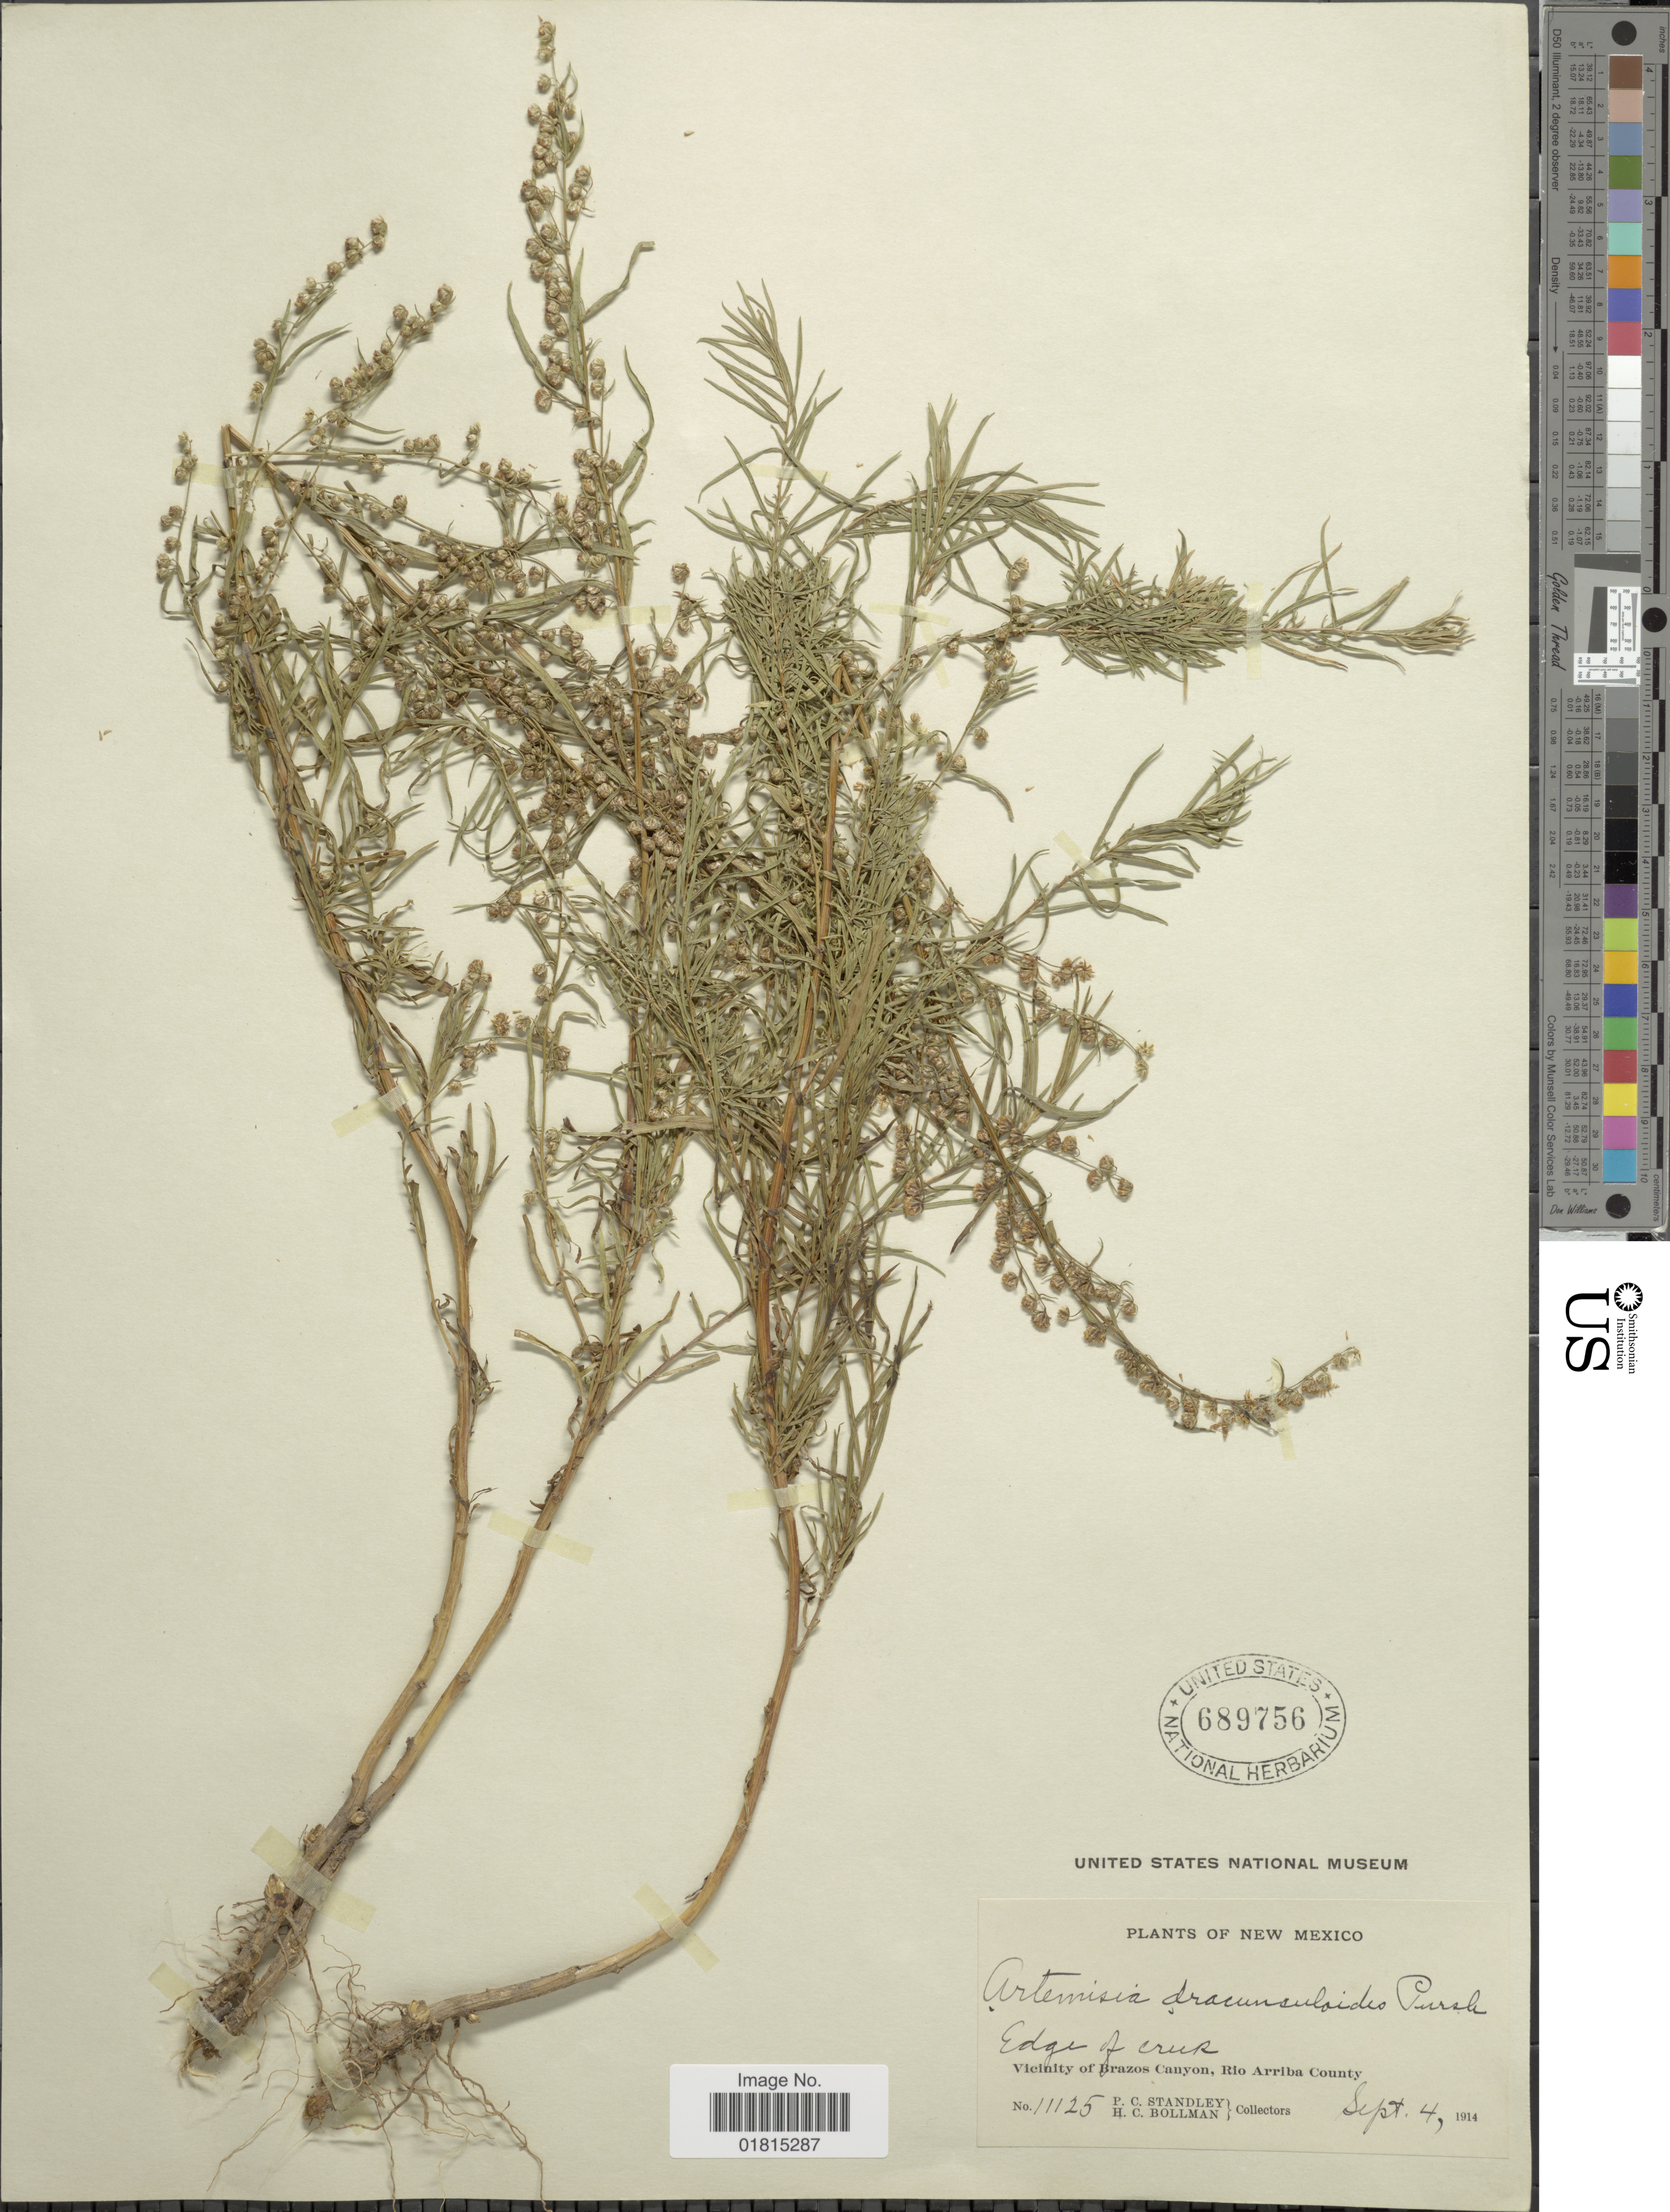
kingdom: Plantae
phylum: Tracheophyta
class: Magnoliopsida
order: Asterales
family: Asteraceae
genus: Artemisia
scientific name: Artemisia dracunculoides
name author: Pursh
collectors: P. C. Standley & H. C. Bollman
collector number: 11125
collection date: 1914-09-04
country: United States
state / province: New Mexico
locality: Edge of creek. Vicinity of Brazos Canyon, Rio Arriba County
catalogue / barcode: US 689756